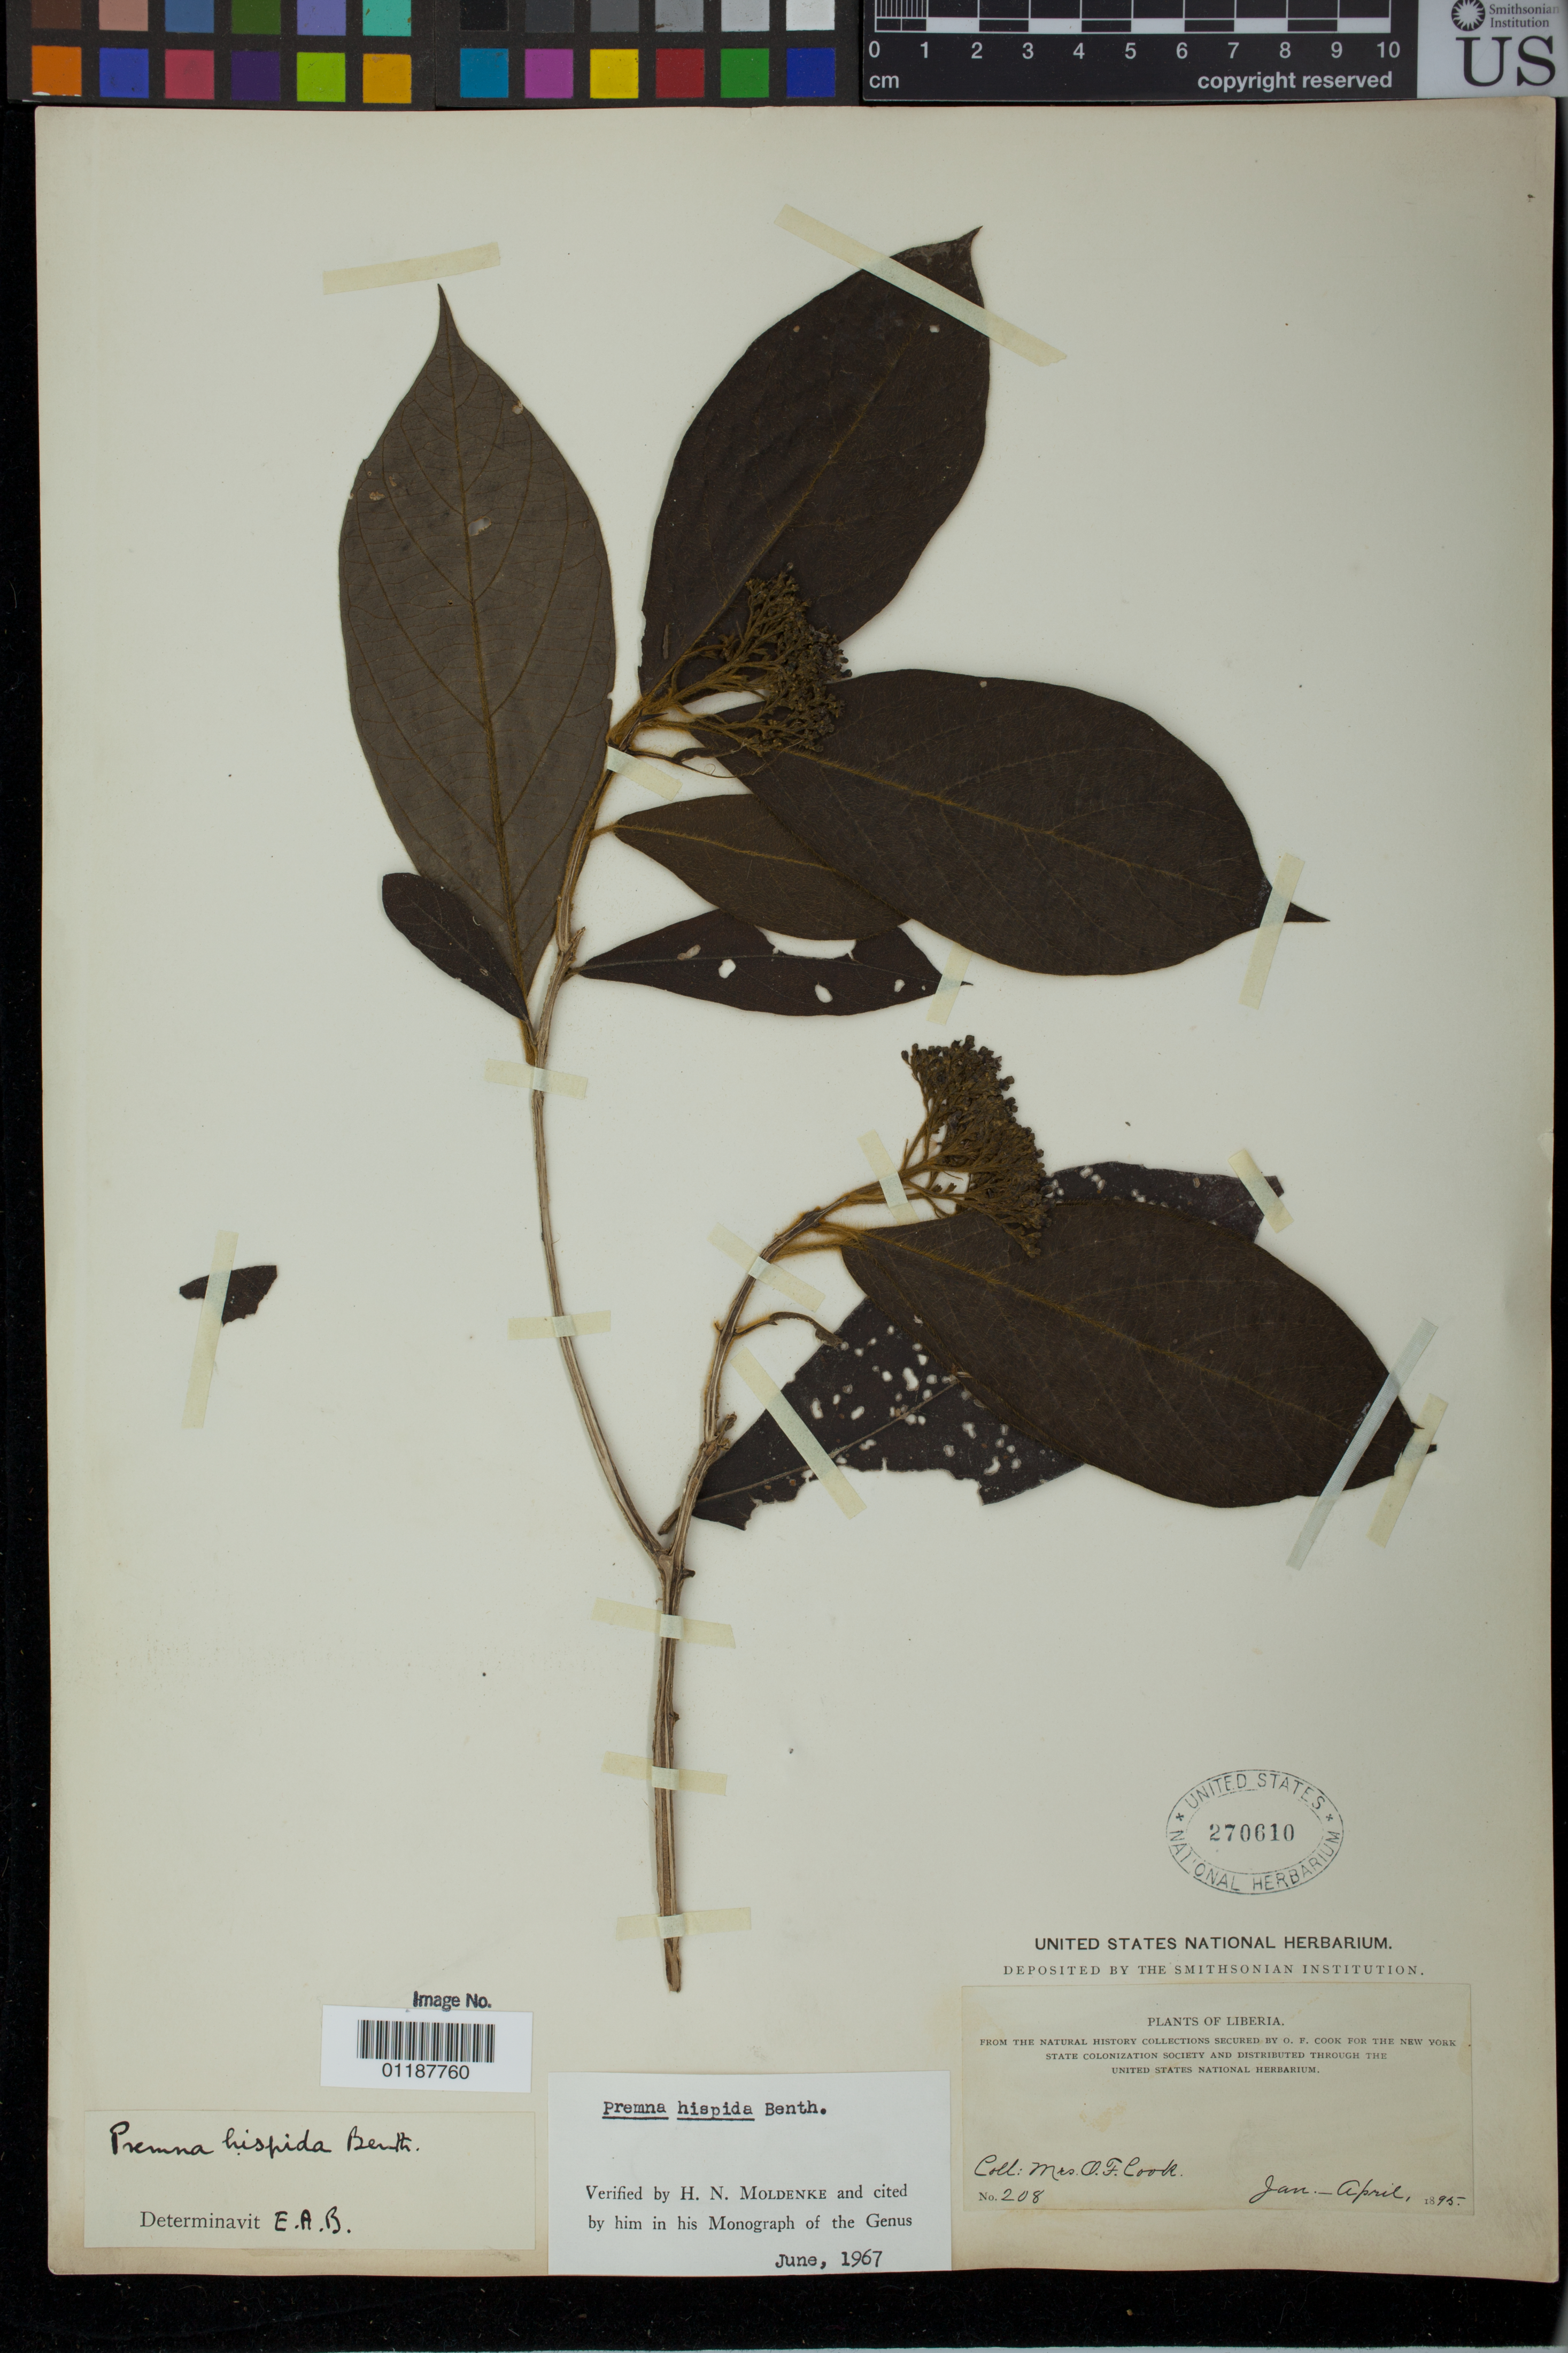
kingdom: Plantae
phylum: Tracheophyta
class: Magnoliopsida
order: Lamiales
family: Lamiaceae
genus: Premna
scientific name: Premna hispida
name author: Benth.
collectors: Alice C. Cook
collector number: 208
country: Liberia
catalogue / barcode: US 270610